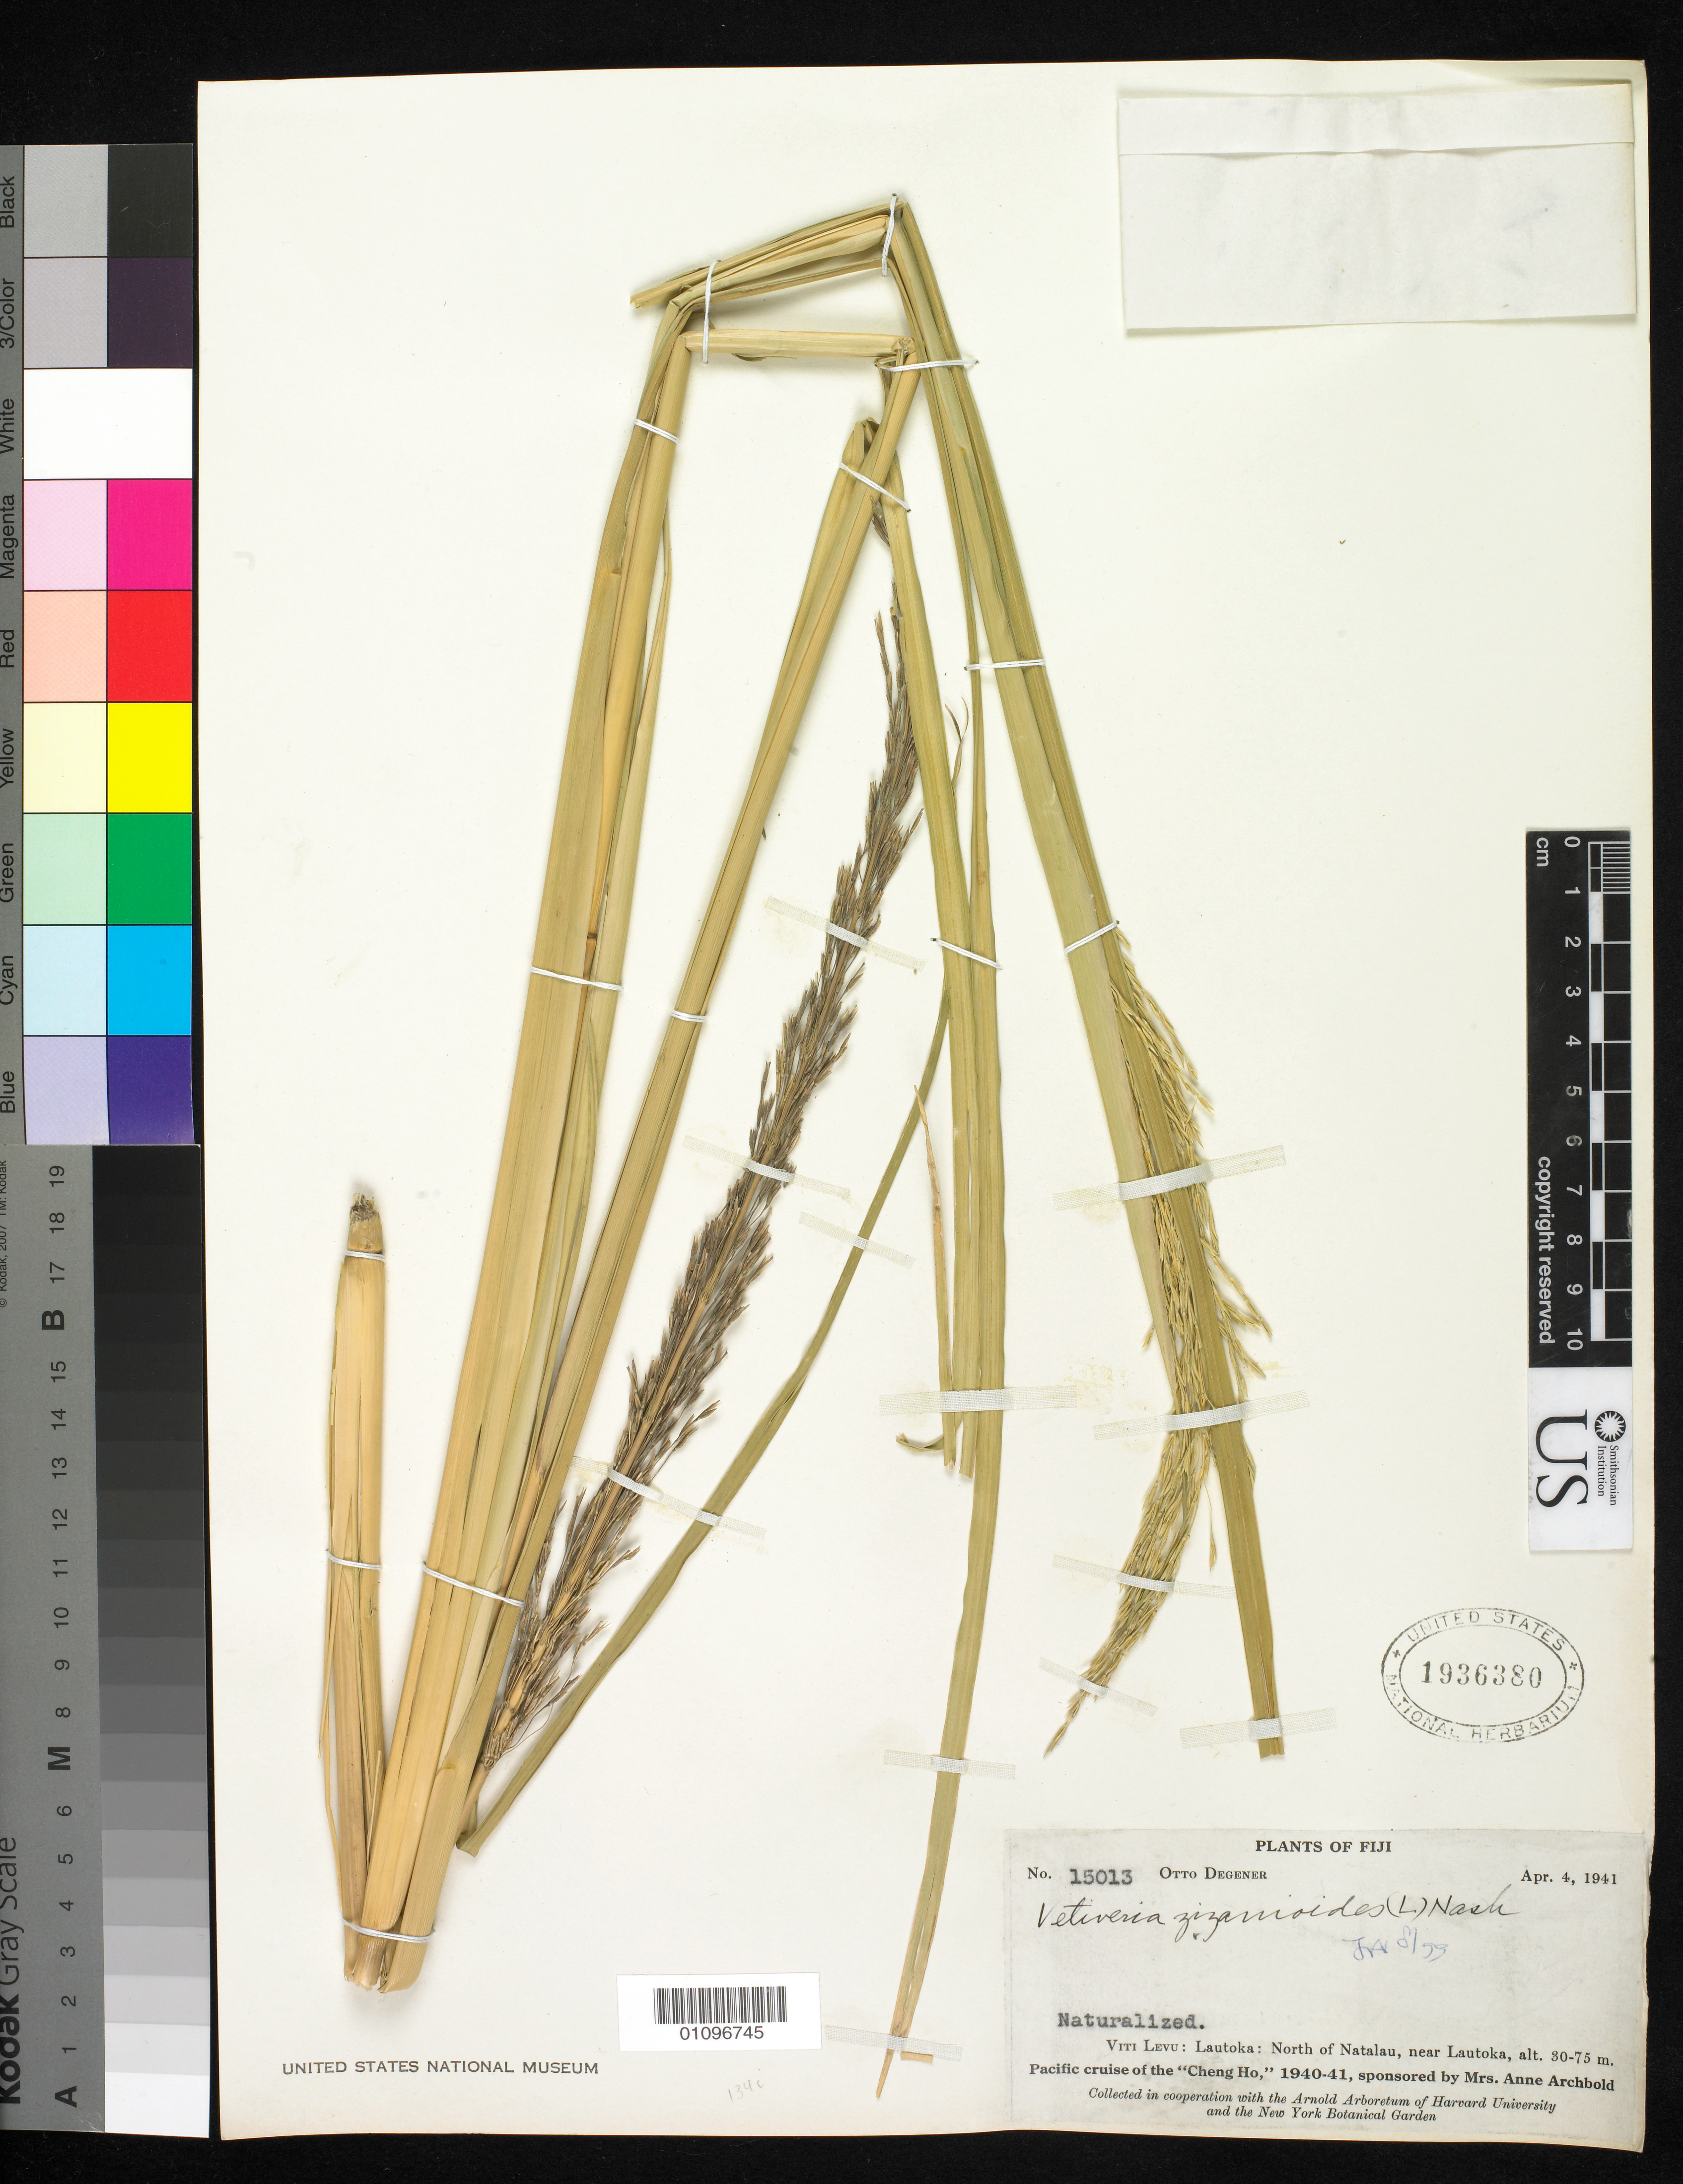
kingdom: Plantae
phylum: Tracheophyta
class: Liliopsida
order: Poales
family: Poaceae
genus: Vetiveria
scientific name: Vetiveria zizanioides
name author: (L.) Nash ex Small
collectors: O. Degener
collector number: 15013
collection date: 1941-04-04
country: Fiji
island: Viti Levu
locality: Lautoka: N of Lautoka, near Lautoka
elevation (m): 30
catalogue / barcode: US 1936380